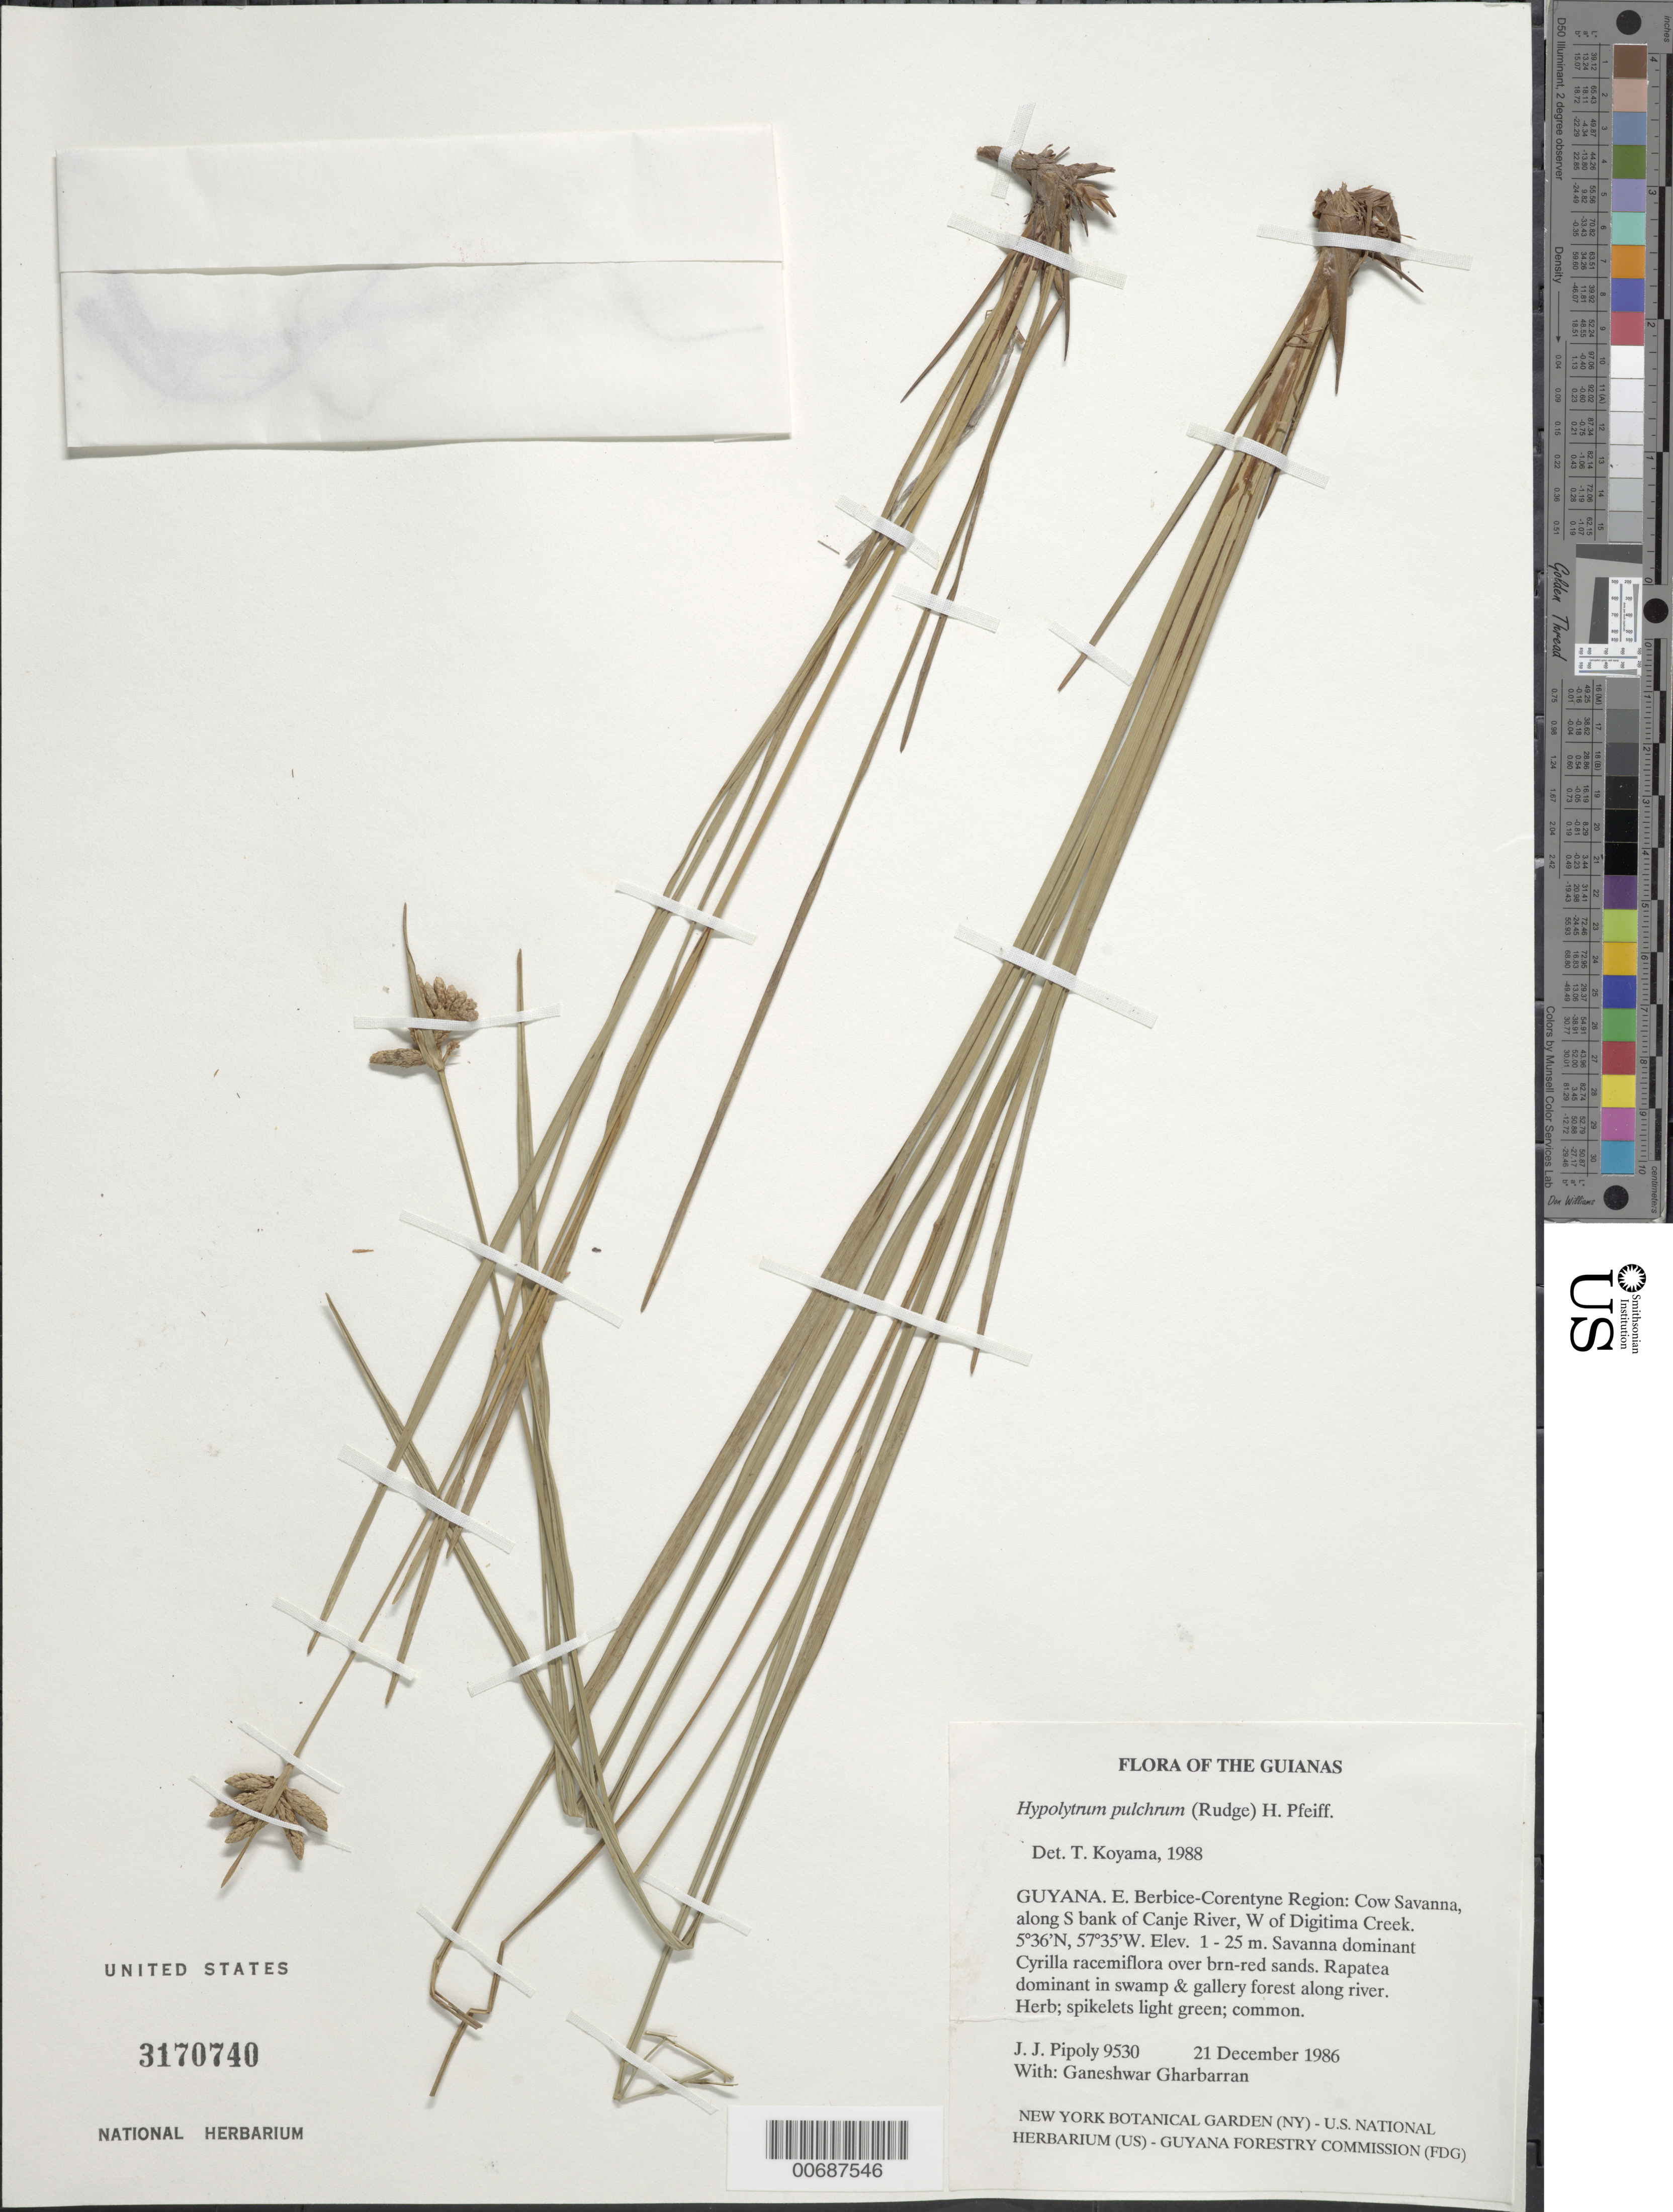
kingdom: Plantae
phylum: Tracheophyta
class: Liliopsida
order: Poales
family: Cyperaceae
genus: Hypolytrum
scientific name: Hypolytrum pulchrum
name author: (Rudge) H. Pfeiff.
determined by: Koyama, Tetsuo M.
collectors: J. J. Pipoly & G. Gharbarran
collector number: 9530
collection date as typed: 21 December 1986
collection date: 1986-12-21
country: Guyana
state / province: E. Berbice-Corentyne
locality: Cow savanna, along S bank of Canje River, W of Digitima Creek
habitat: Savanna dominant Cyrilla racemiflora over brn-red sands. Rapatea dominant in swamp & gallery forest along river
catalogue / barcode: US 3170740